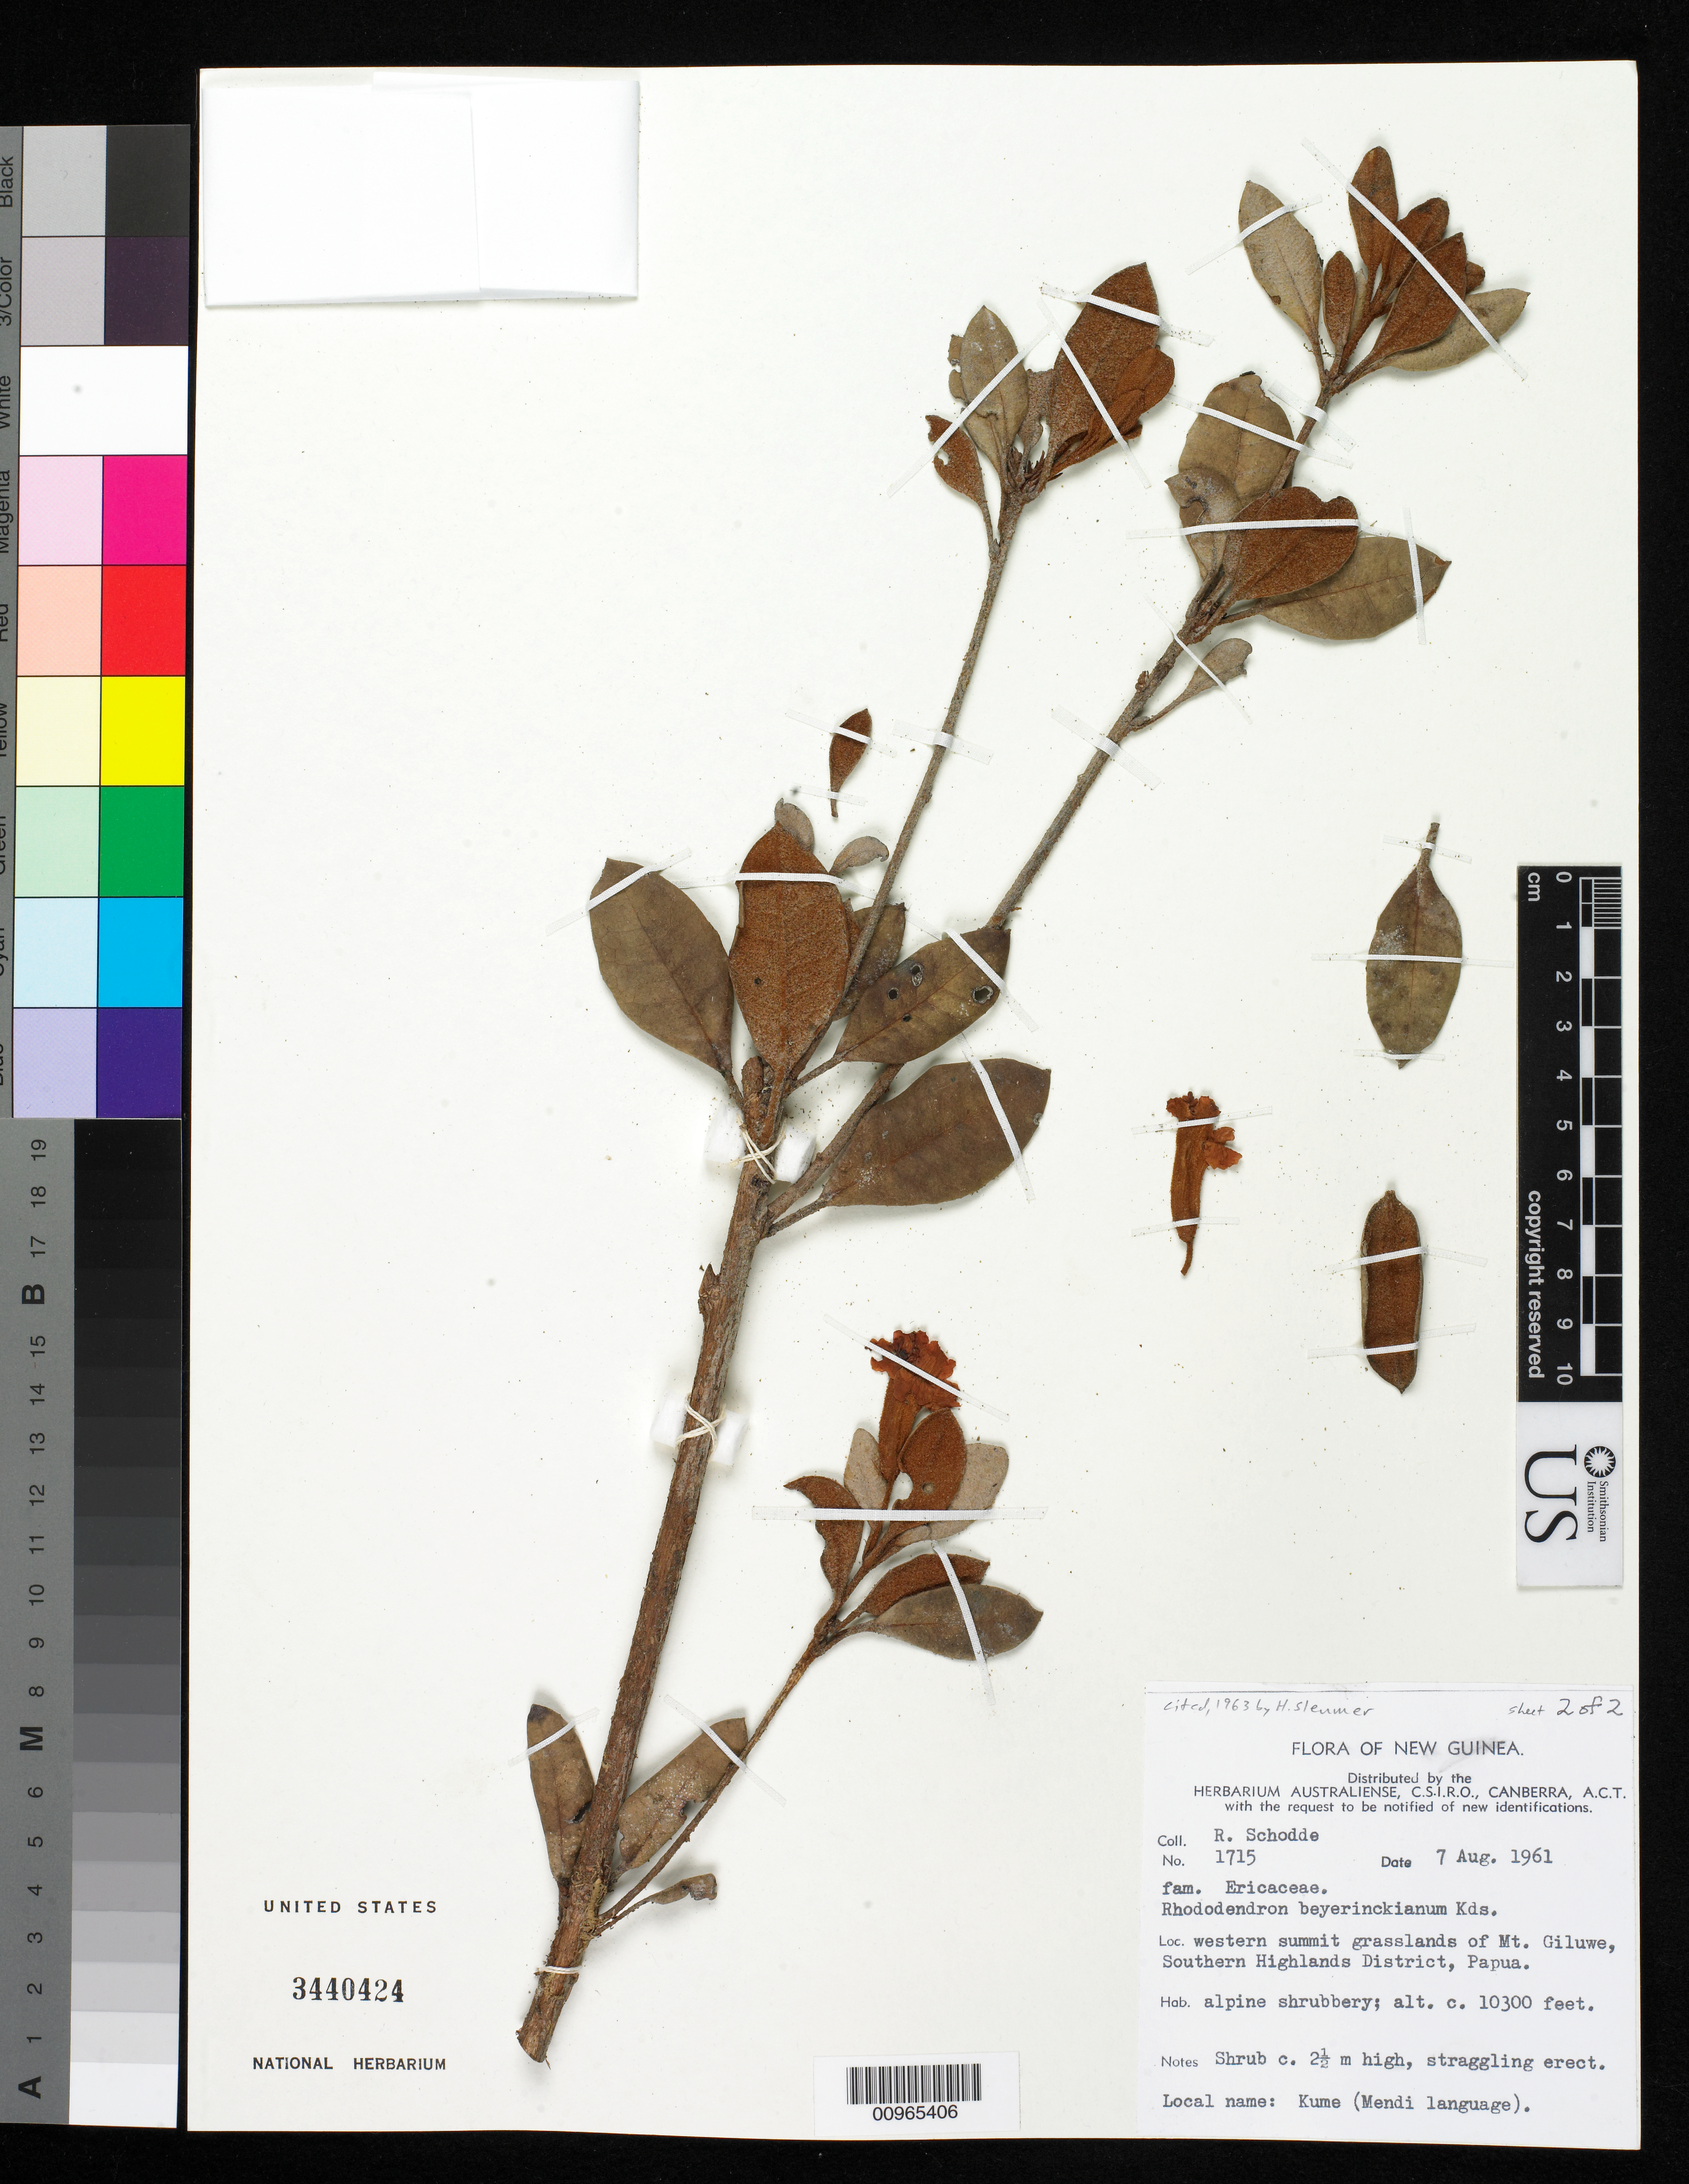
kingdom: Plantae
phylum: Tracheophyta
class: Magnoliopsida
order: Ericales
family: Ericaceae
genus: Rhododendron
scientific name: Rhododendron beyerinckianum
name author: Koord.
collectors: R. Schodde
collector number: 1715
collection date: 1961-08-07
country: Papua New Guinea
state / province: Southern Highlands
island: New Guinea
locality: western summit grasslands of Mt. Giluwe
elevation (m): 3139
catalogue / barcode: US 3440424